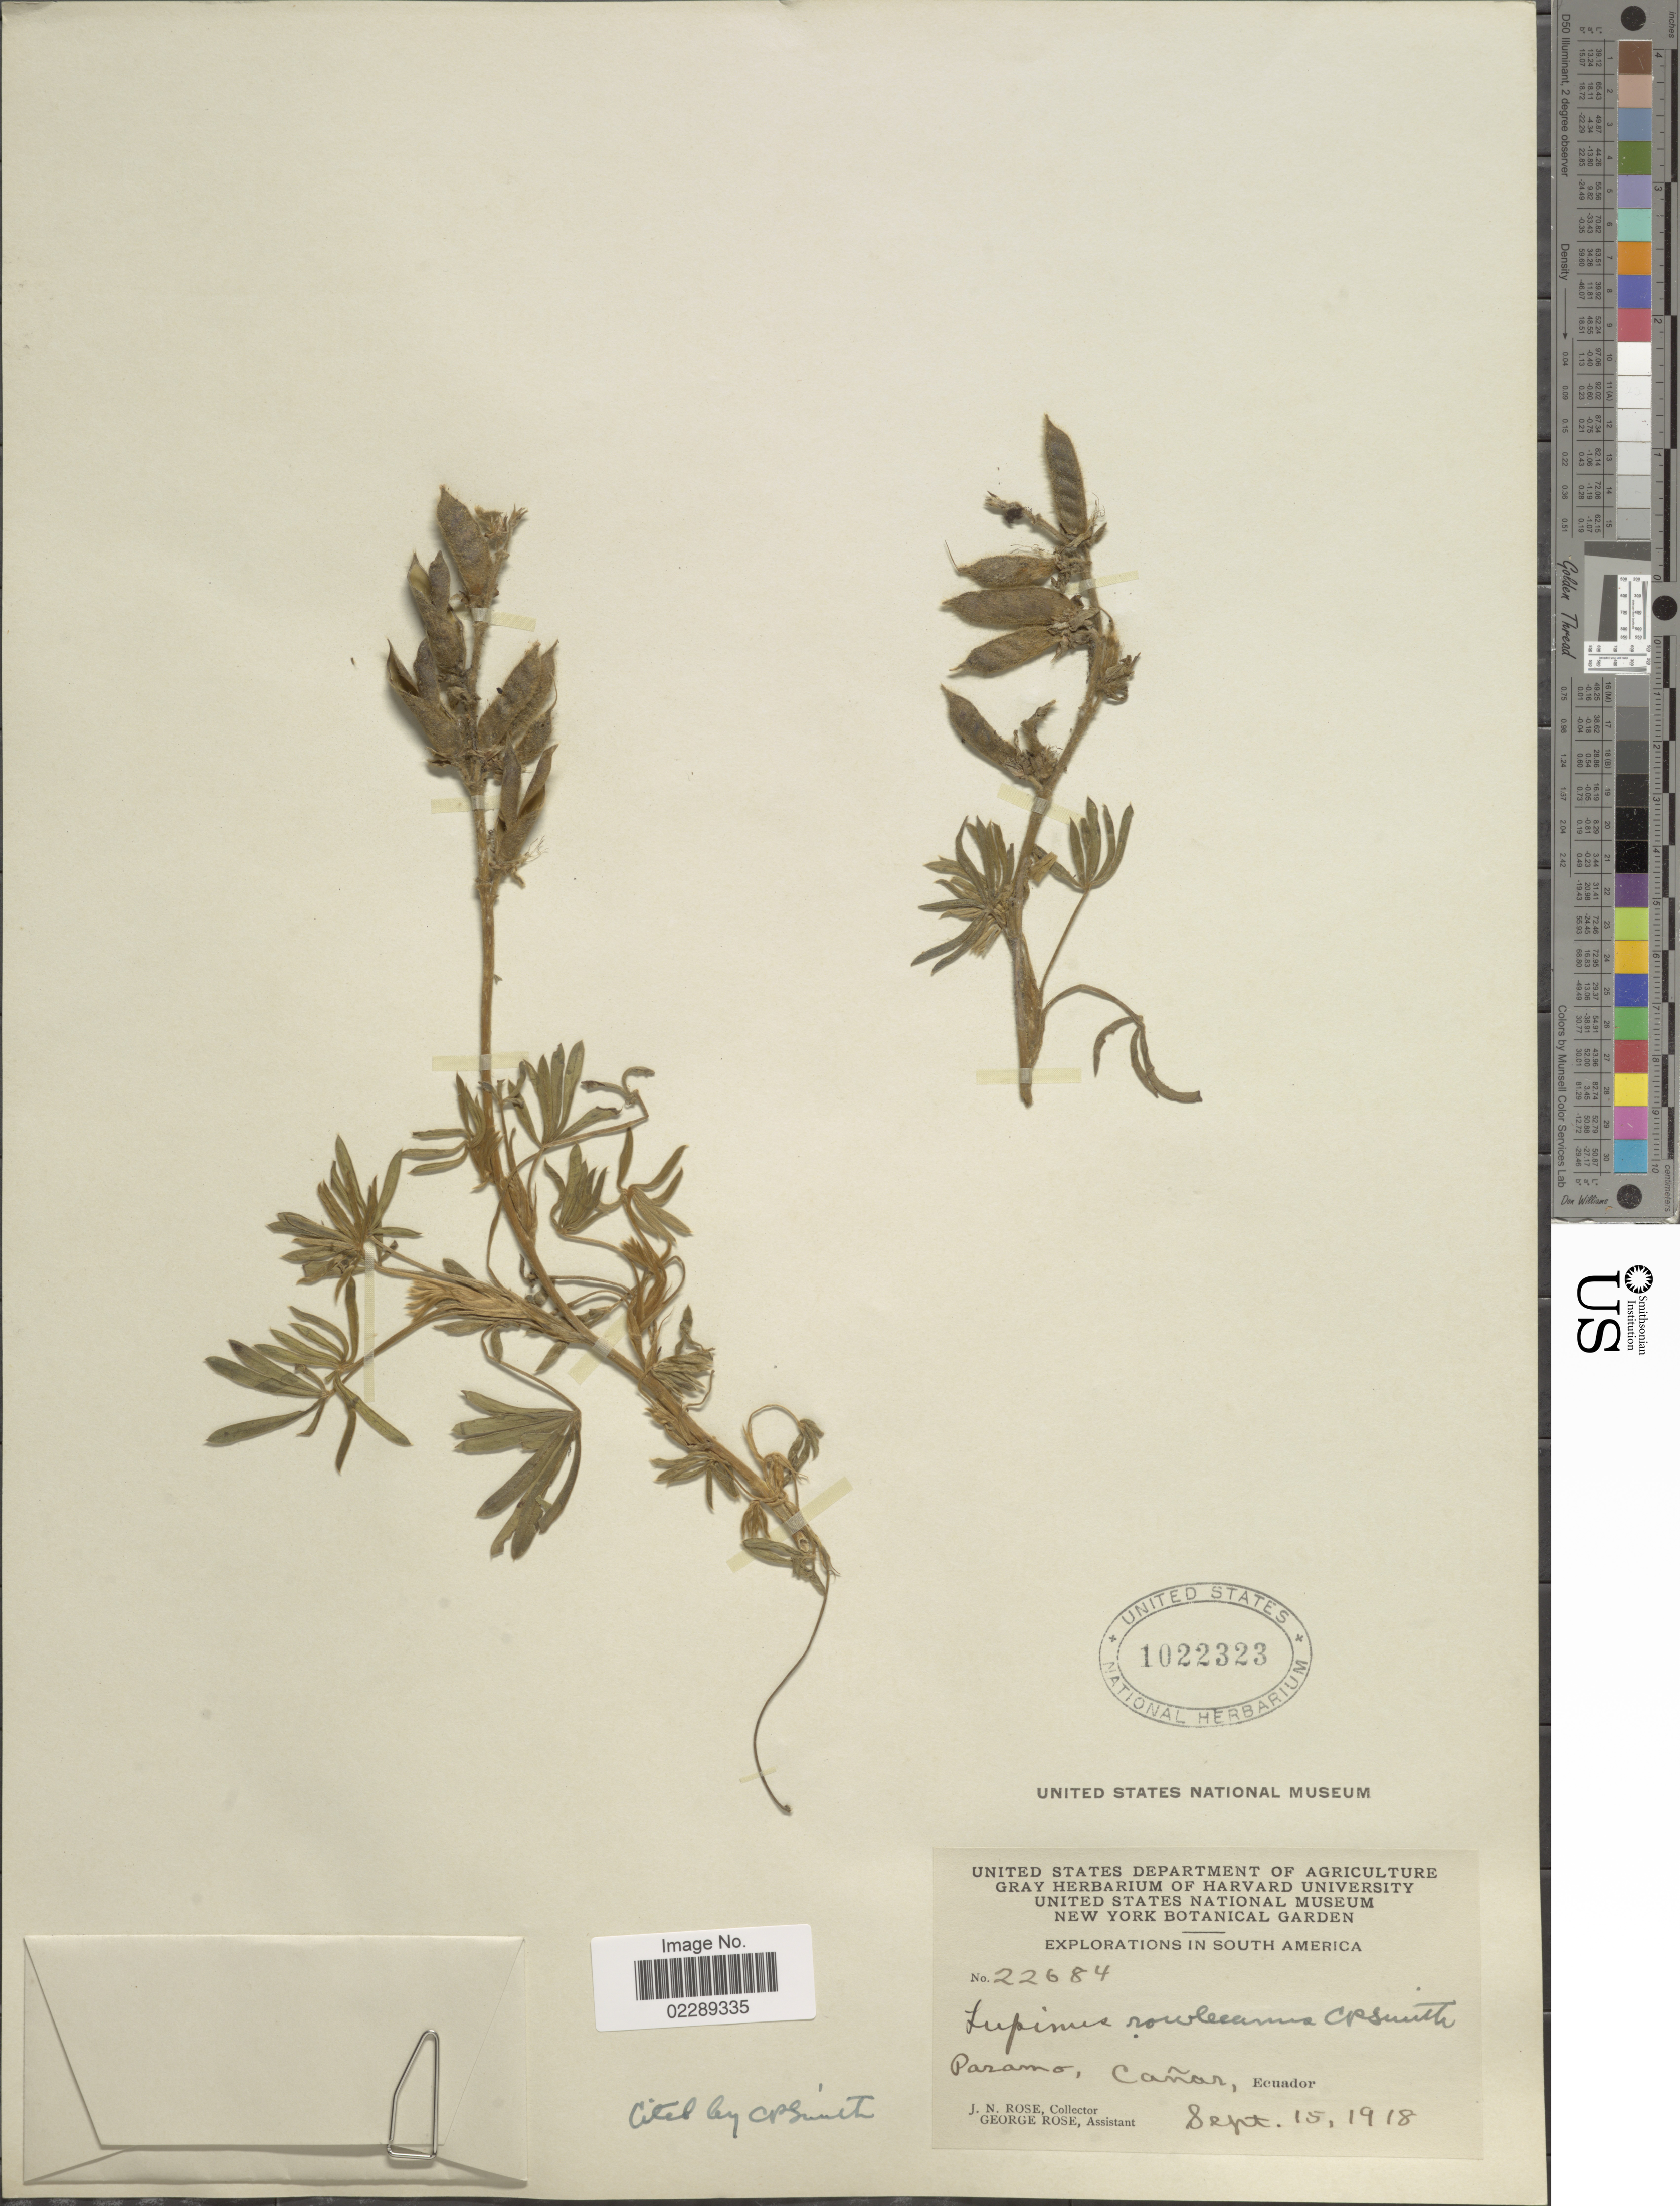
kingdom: Plantae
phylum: Tracheophyta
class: Magnoliopsida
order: Fabales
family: Fabaceae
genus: Lupinus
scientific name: Lupinus rowleeanus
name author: C.P. Sm.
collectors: J. N. Rose & G. Rose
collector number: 22684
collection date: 1918-09-15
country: Ecuador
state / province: Cañar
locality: Paramo, Cañar, Ecuador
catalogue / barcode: US 1022323